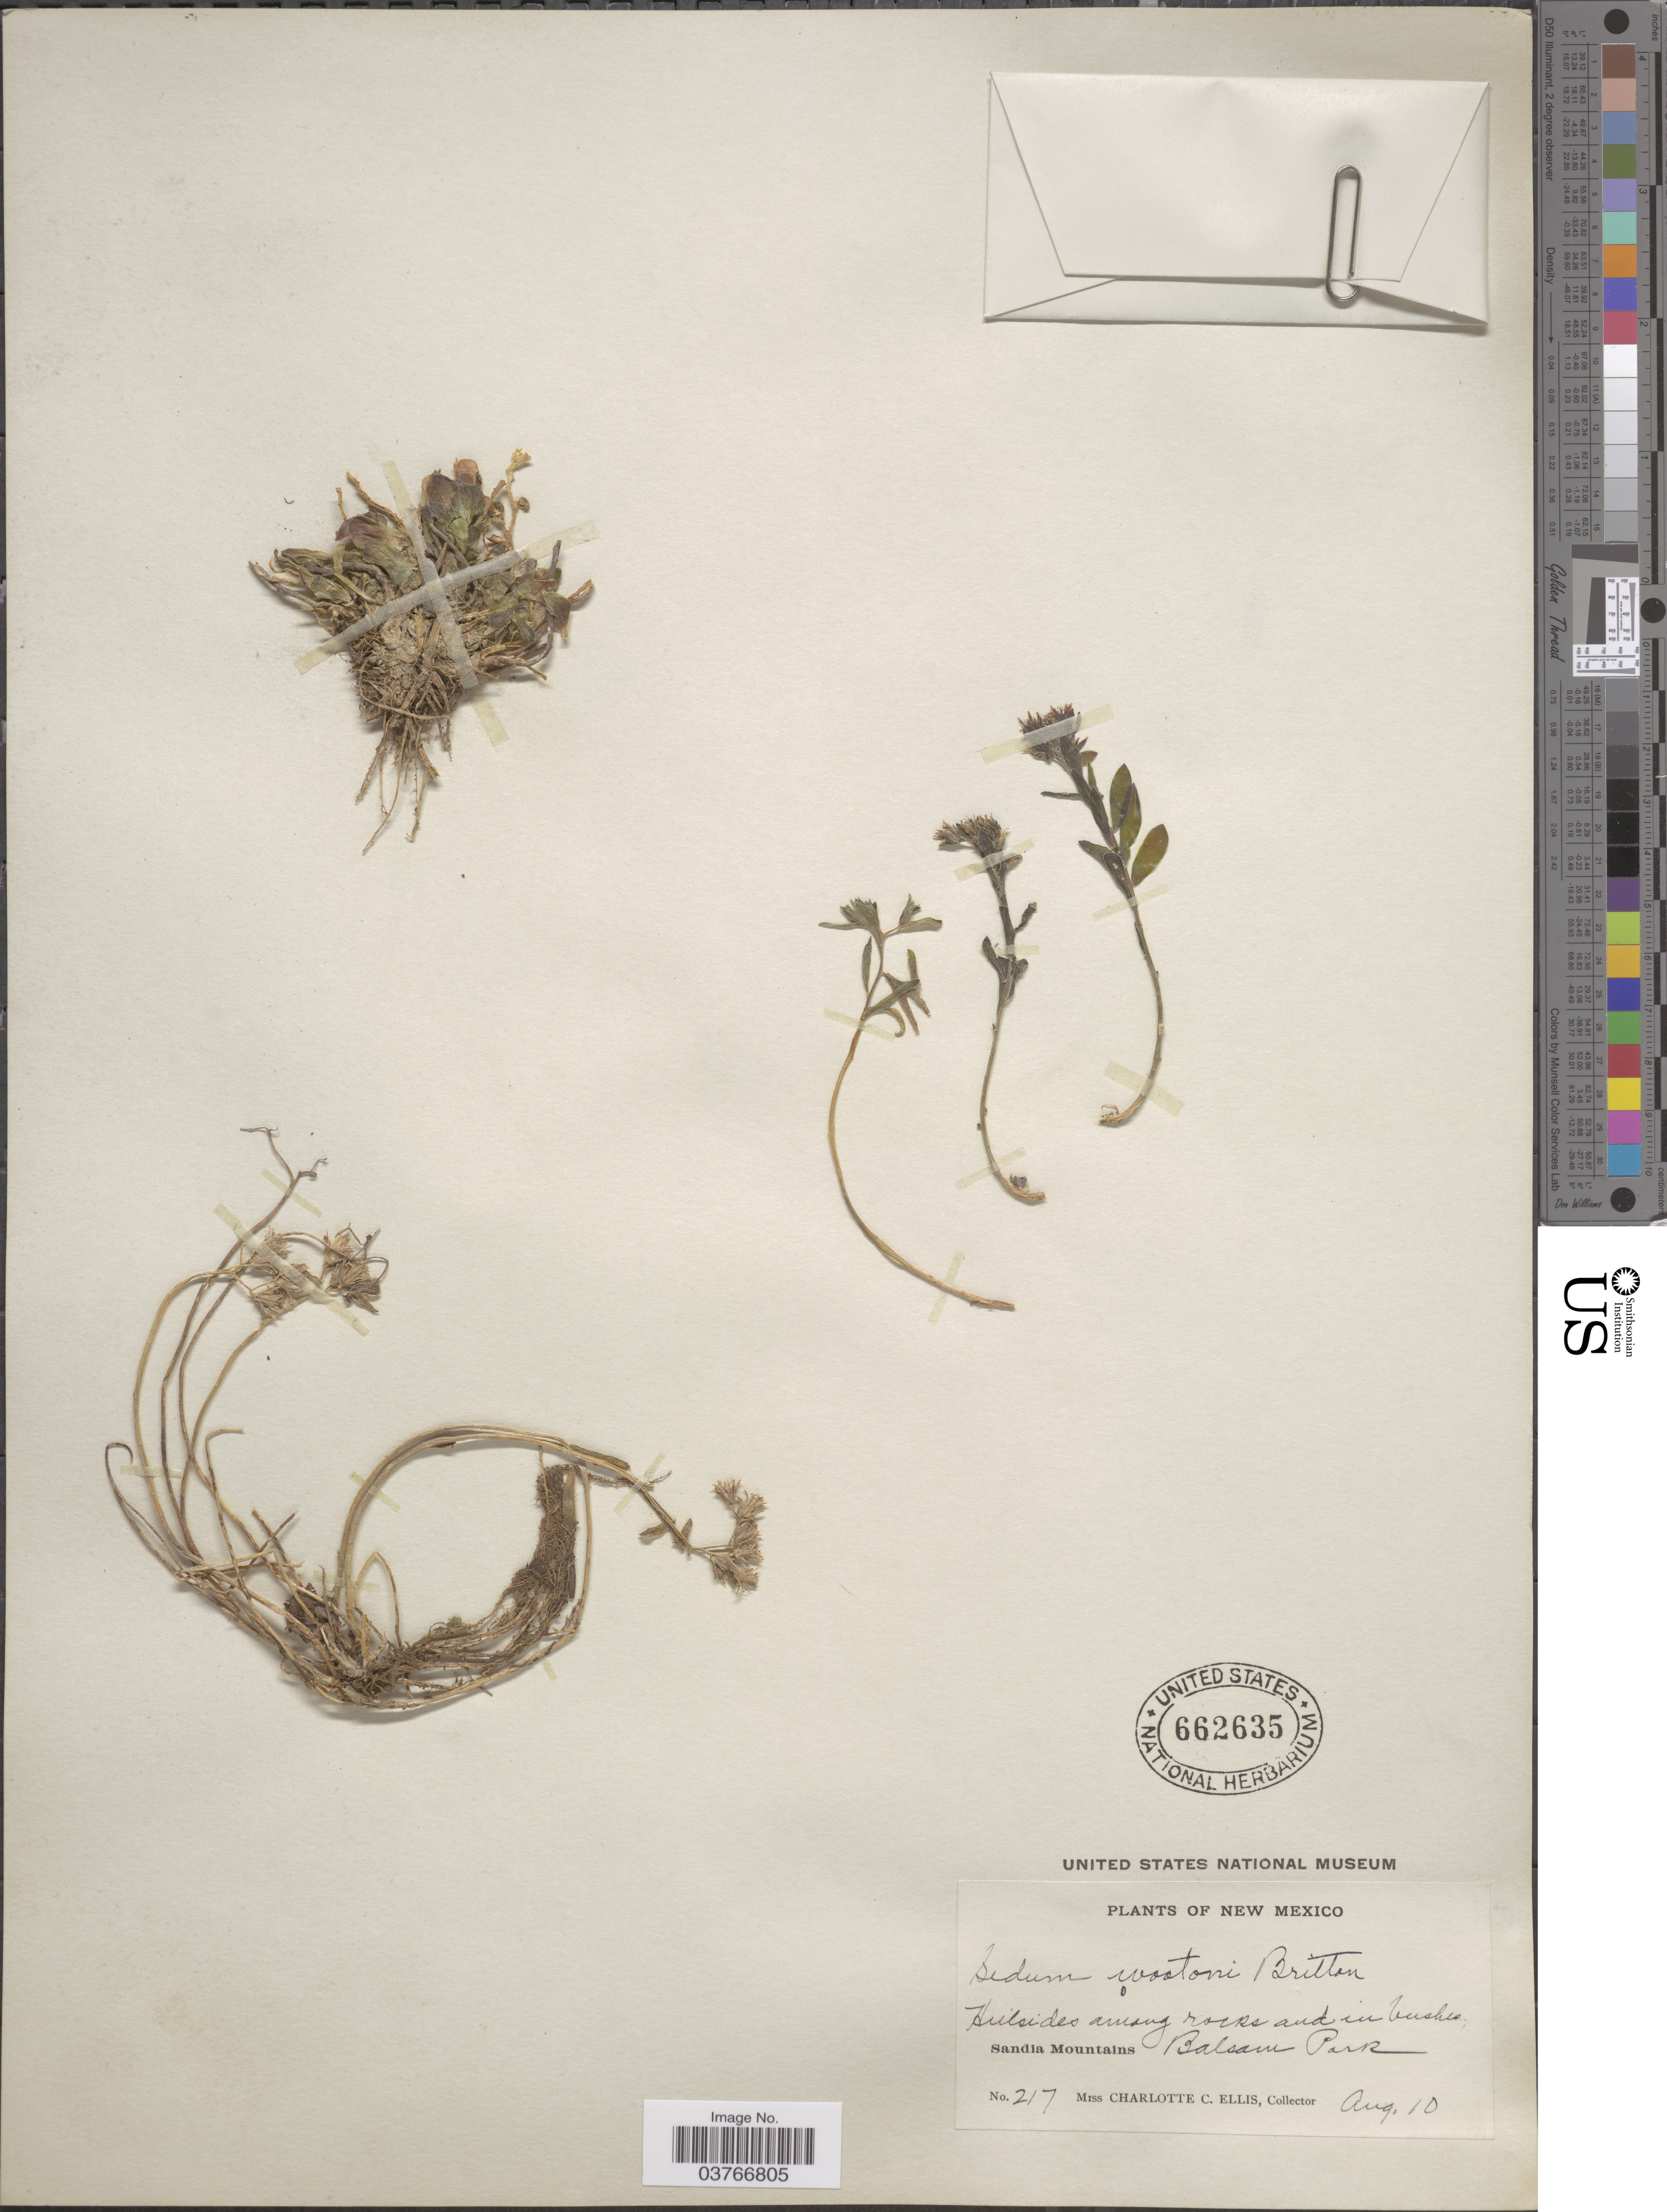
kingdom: Plantae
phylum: Tracheophyta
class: Magnoliopsida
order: Saxifragales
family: Crassulaceae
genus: Sedum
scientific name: Sedum wootonii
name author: Britton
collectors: C. C. Ellis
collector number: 217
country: United States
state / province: New Mexico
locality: Sandia Mountains. Balsam Park.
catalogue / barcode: US 662635